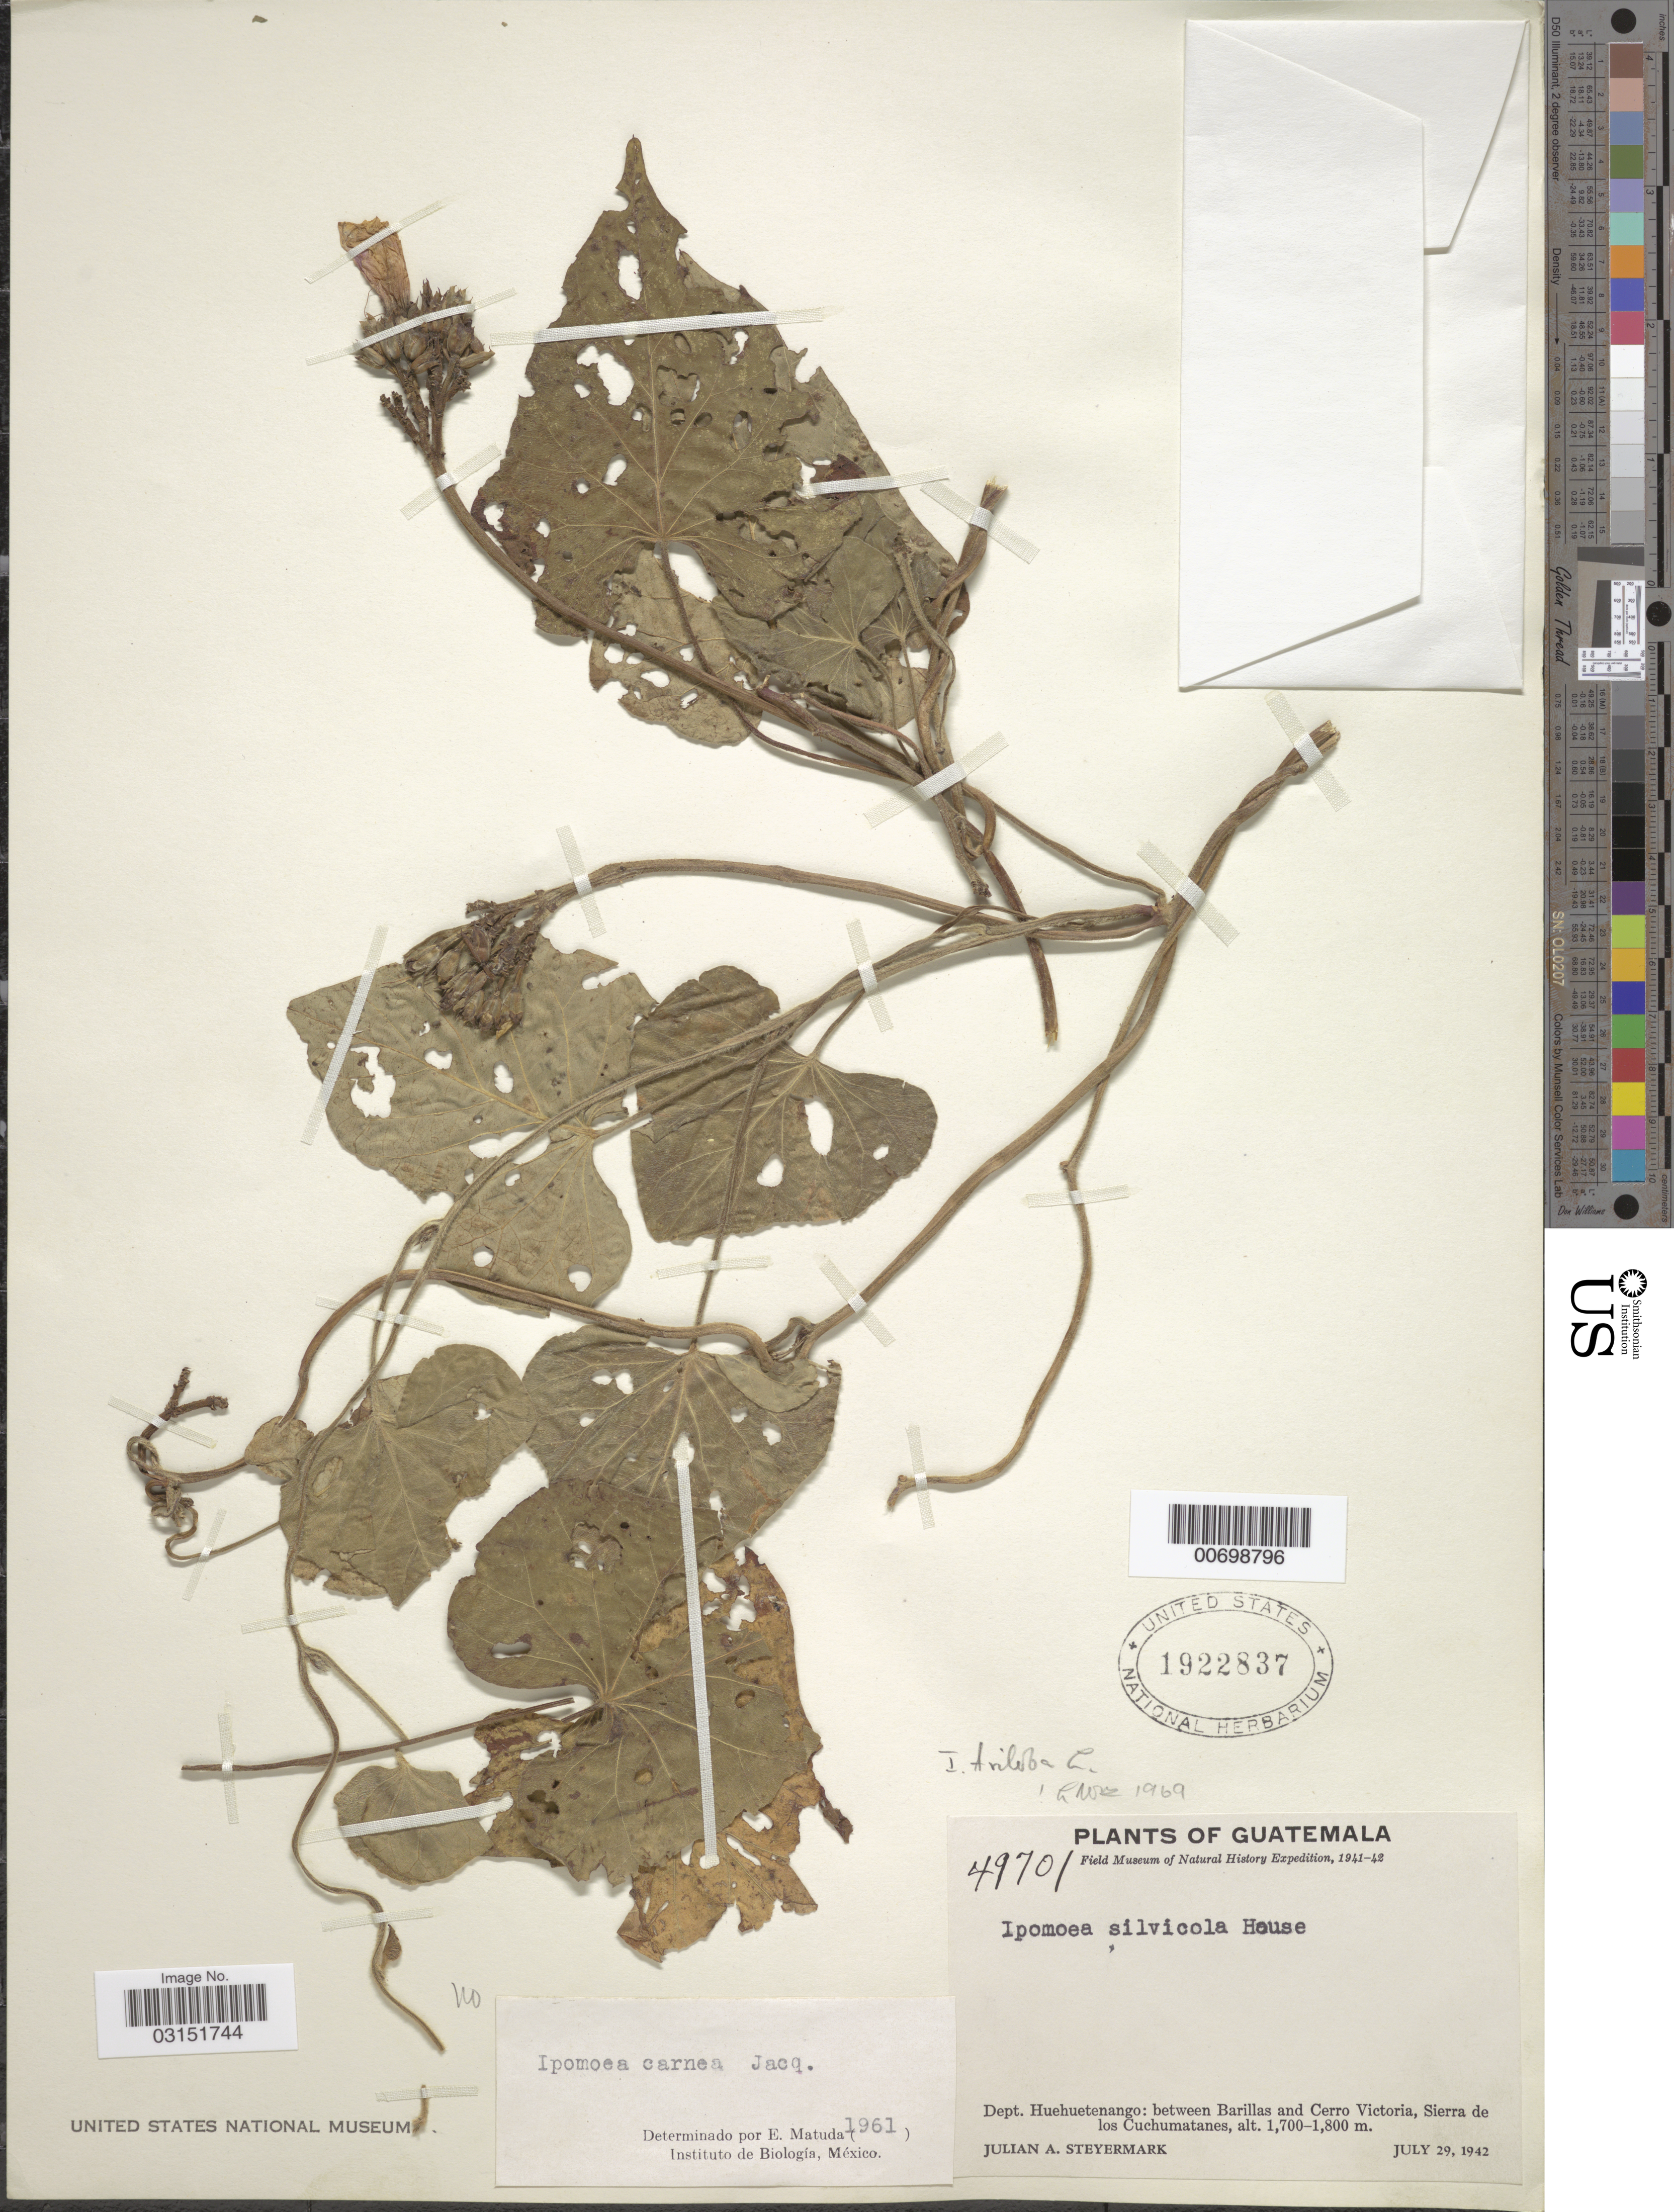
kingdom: Plantae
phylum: Tracheophyta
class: Magnoliopsida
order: Solanales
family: Convolvulaceae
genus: Ipomoea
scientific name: Ipomoea triloba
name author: L.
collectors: J. Steyermark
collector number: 49701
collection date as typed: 29 Jul 1942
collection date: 1942-07-29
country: Guatemala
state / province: Huehuetenango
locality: between Barillas and Cerro Victoria, Sierra de los Cuchumatanes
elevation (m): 1700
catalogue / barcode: US 1922837